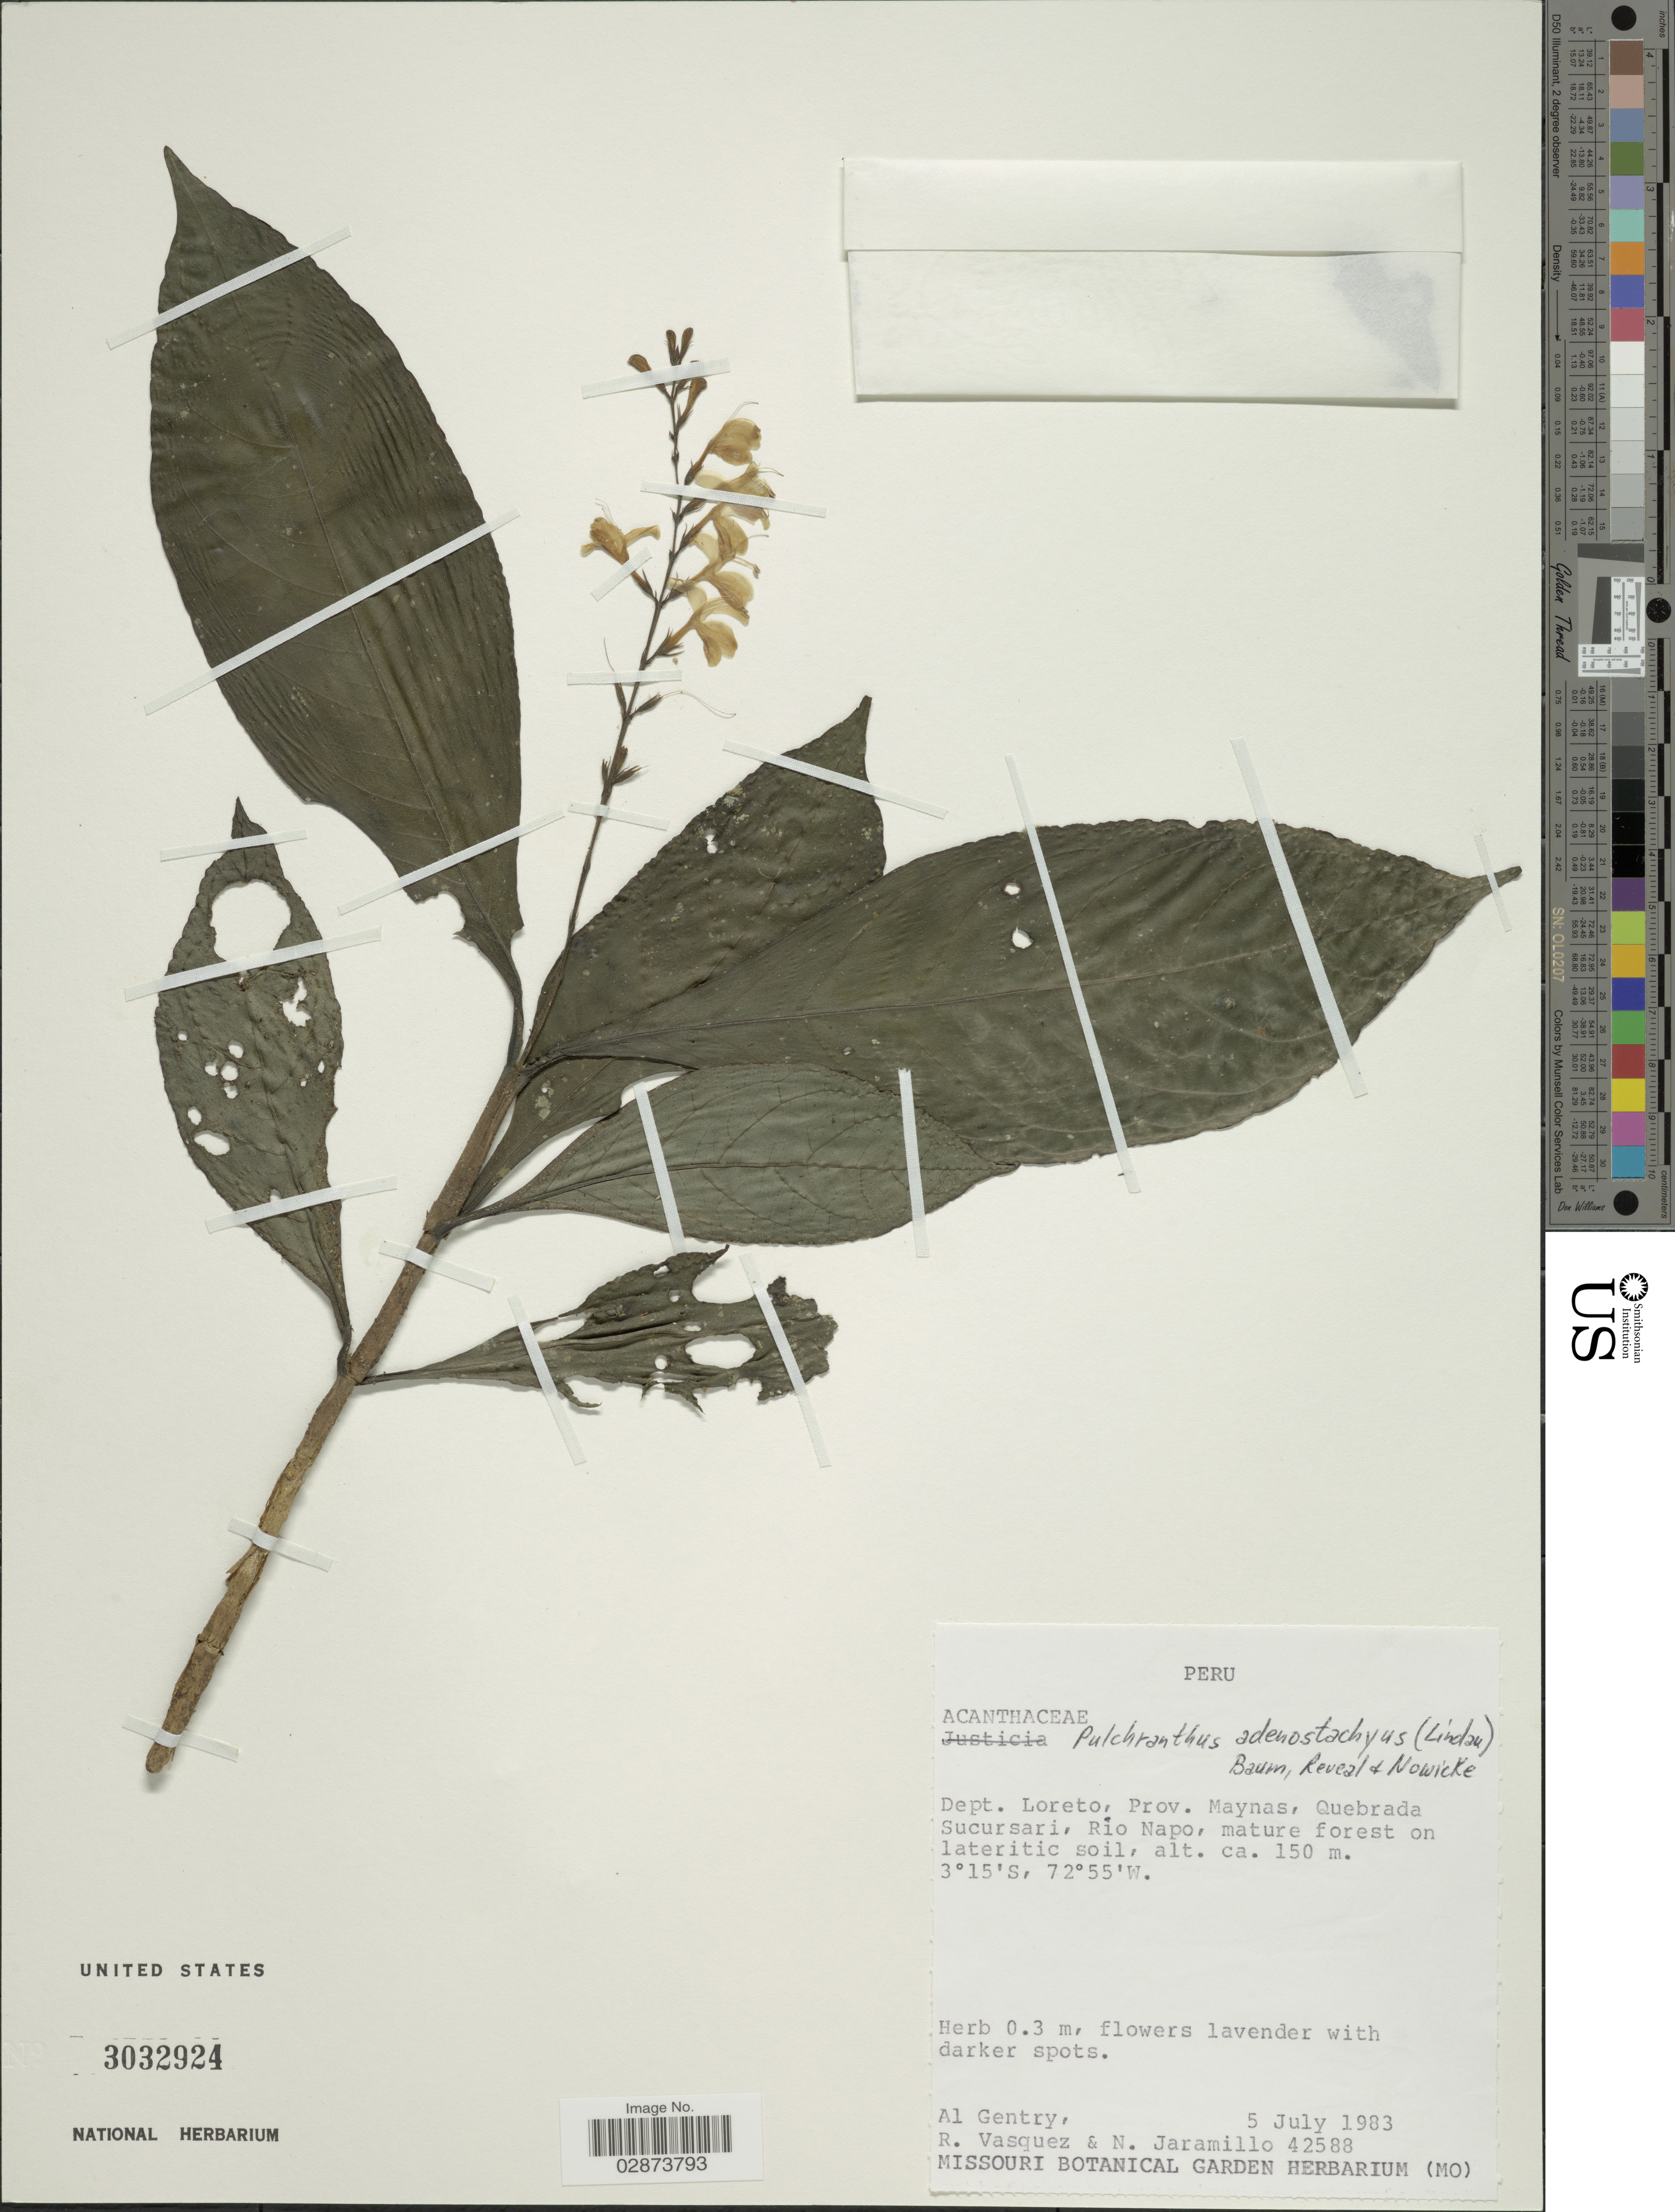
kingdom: Plantae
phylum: Tracheophyta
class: Magnoliopsida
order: Lamiales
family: Acanthaceae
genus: Pulchranthus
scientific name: Pulchranthus adenostachyus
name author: (Lindau) V.M. Baum et al.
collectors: A. H. Gentry, R. Vasquez & N. Jaramillo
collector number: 42588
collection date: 1983-07-05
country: Peru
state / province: Loreto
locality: Dept. Loreto, Prov. Maynas, Quebrada Sucursari, Río Napo.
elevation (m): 150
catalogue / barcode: US 3032924